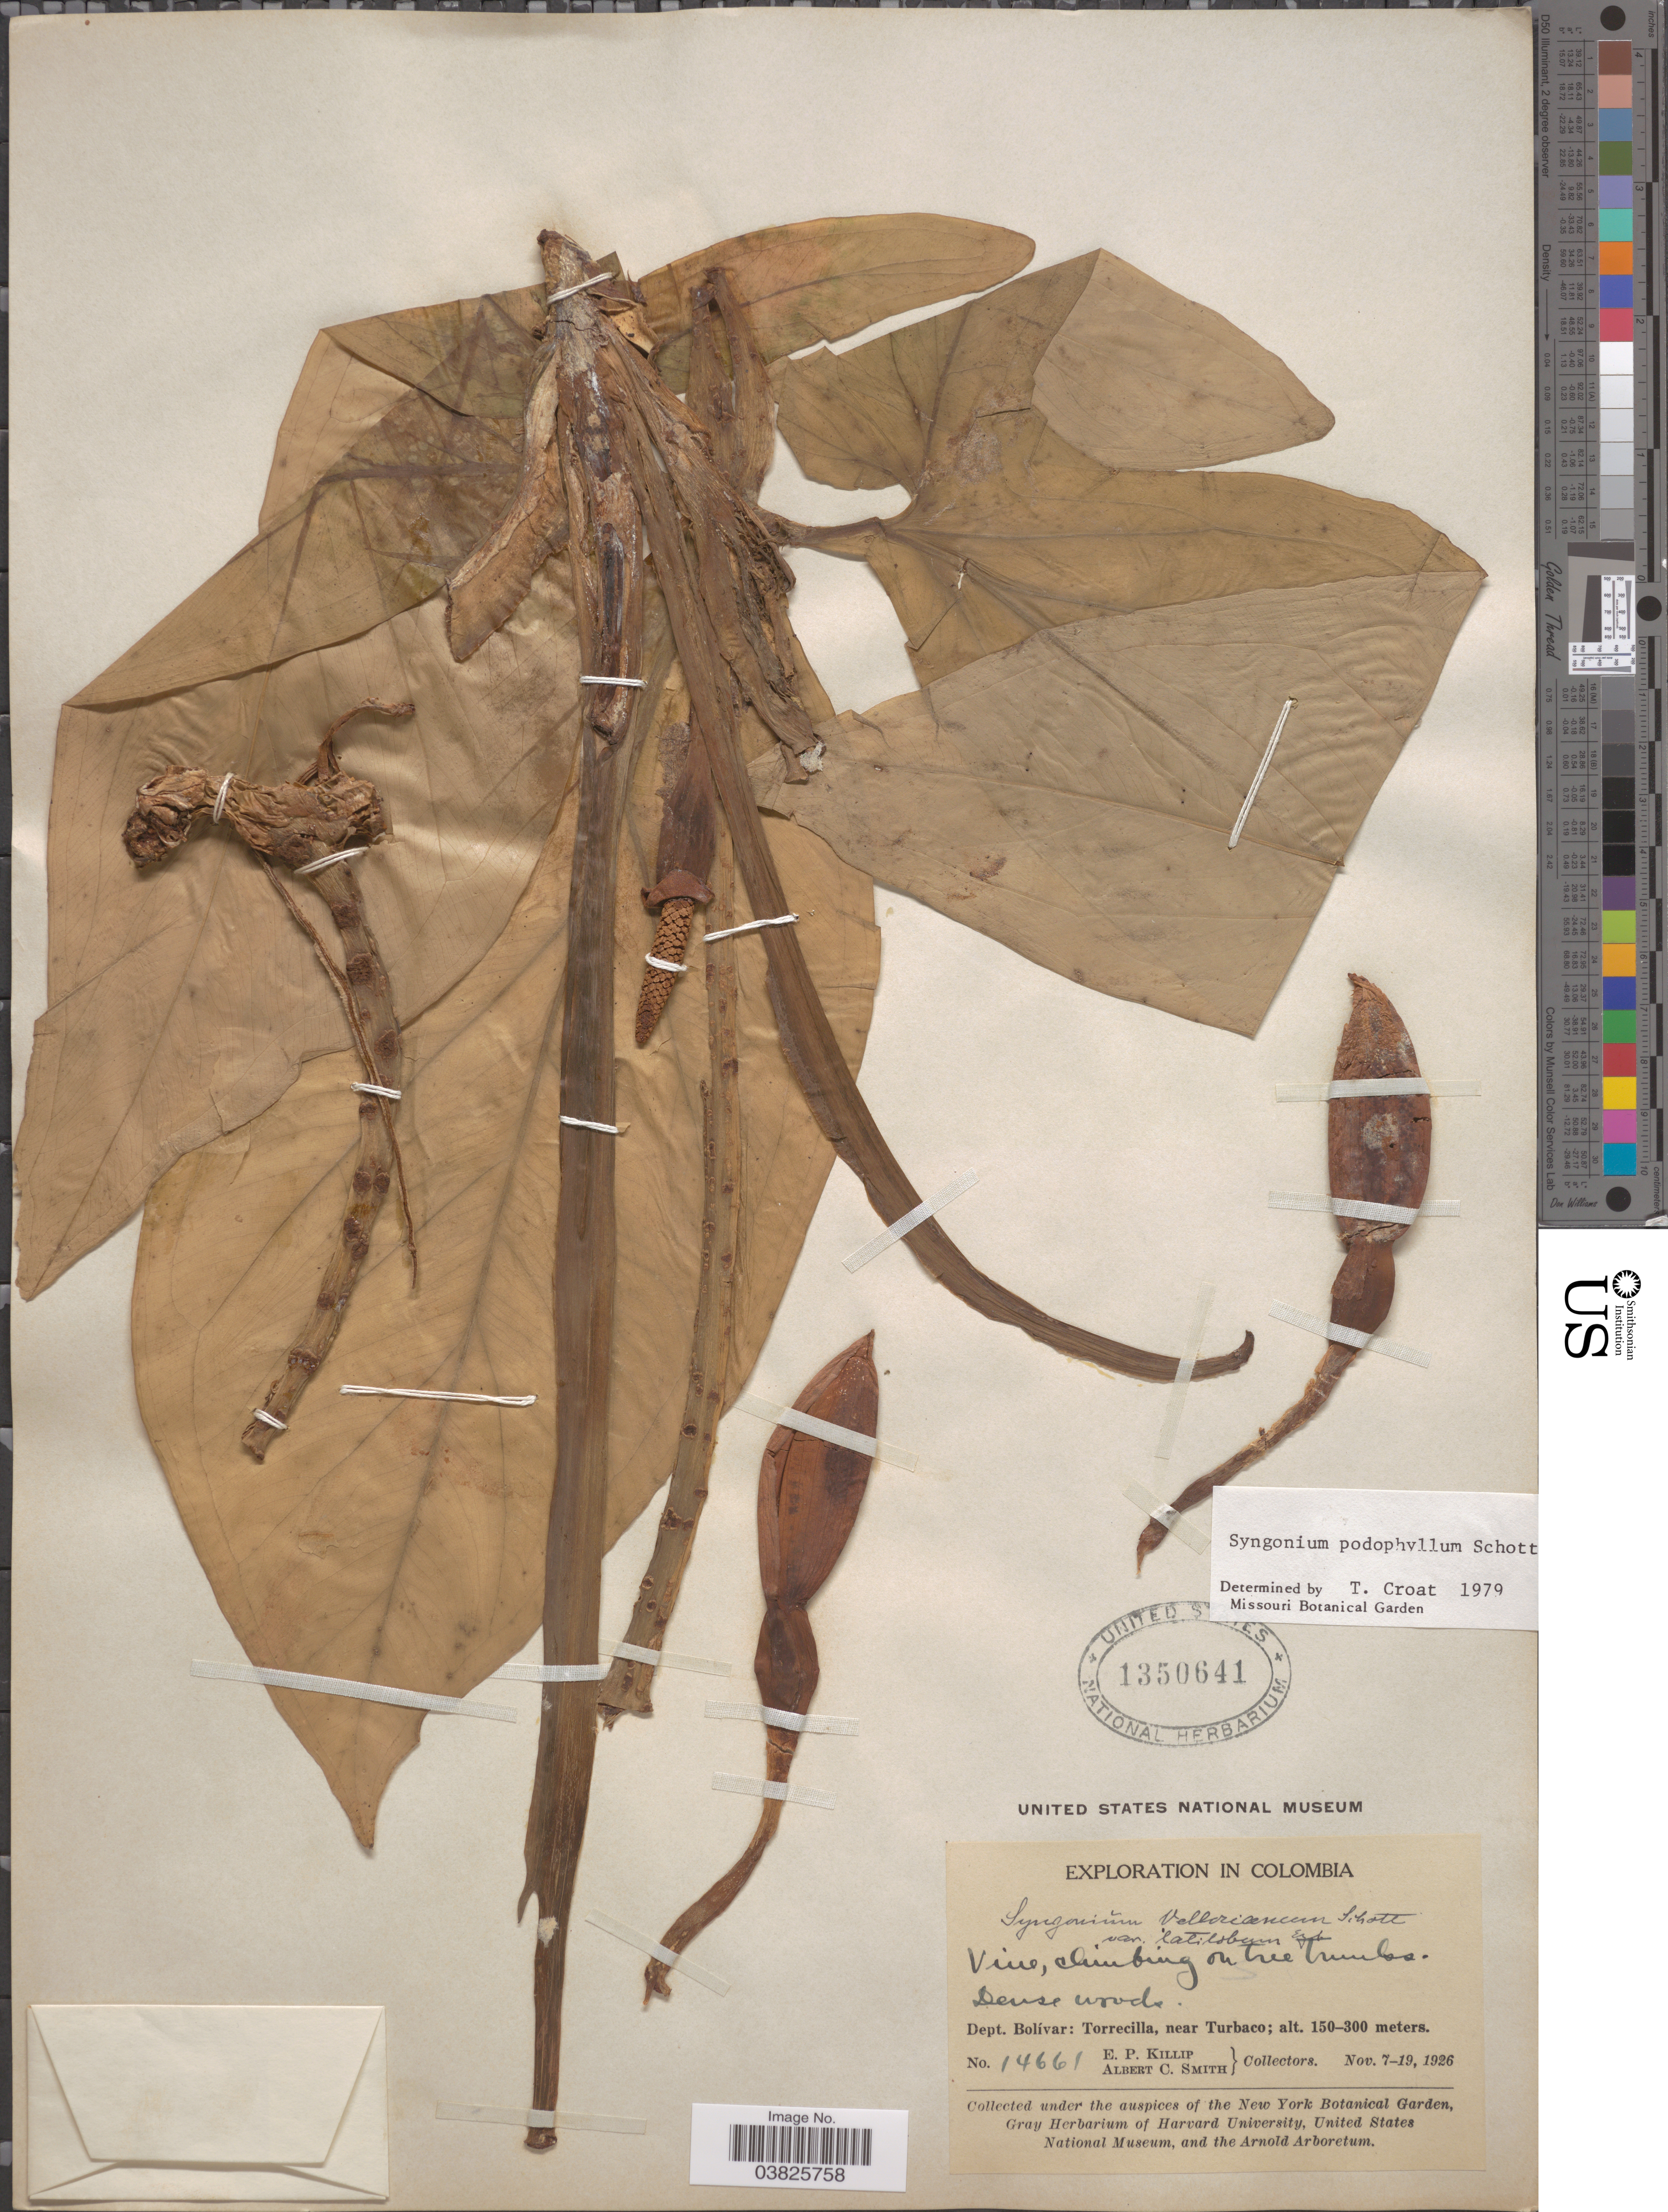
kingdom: Plantae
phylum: Tracheophyta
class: Liliopsida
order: Alismatales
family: Araceae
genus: Syngonium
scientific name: Syngonium podophyllum 'Lemon-Lime'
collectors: E. P. Killip & A. C. Smith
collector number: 14661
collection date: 1926-11-07/1926-11-19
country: Colombia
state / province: Bolívar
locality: Dept. Bolívar: Torrecilla, near Turbaco.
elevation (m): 150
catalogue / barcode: US 1350641